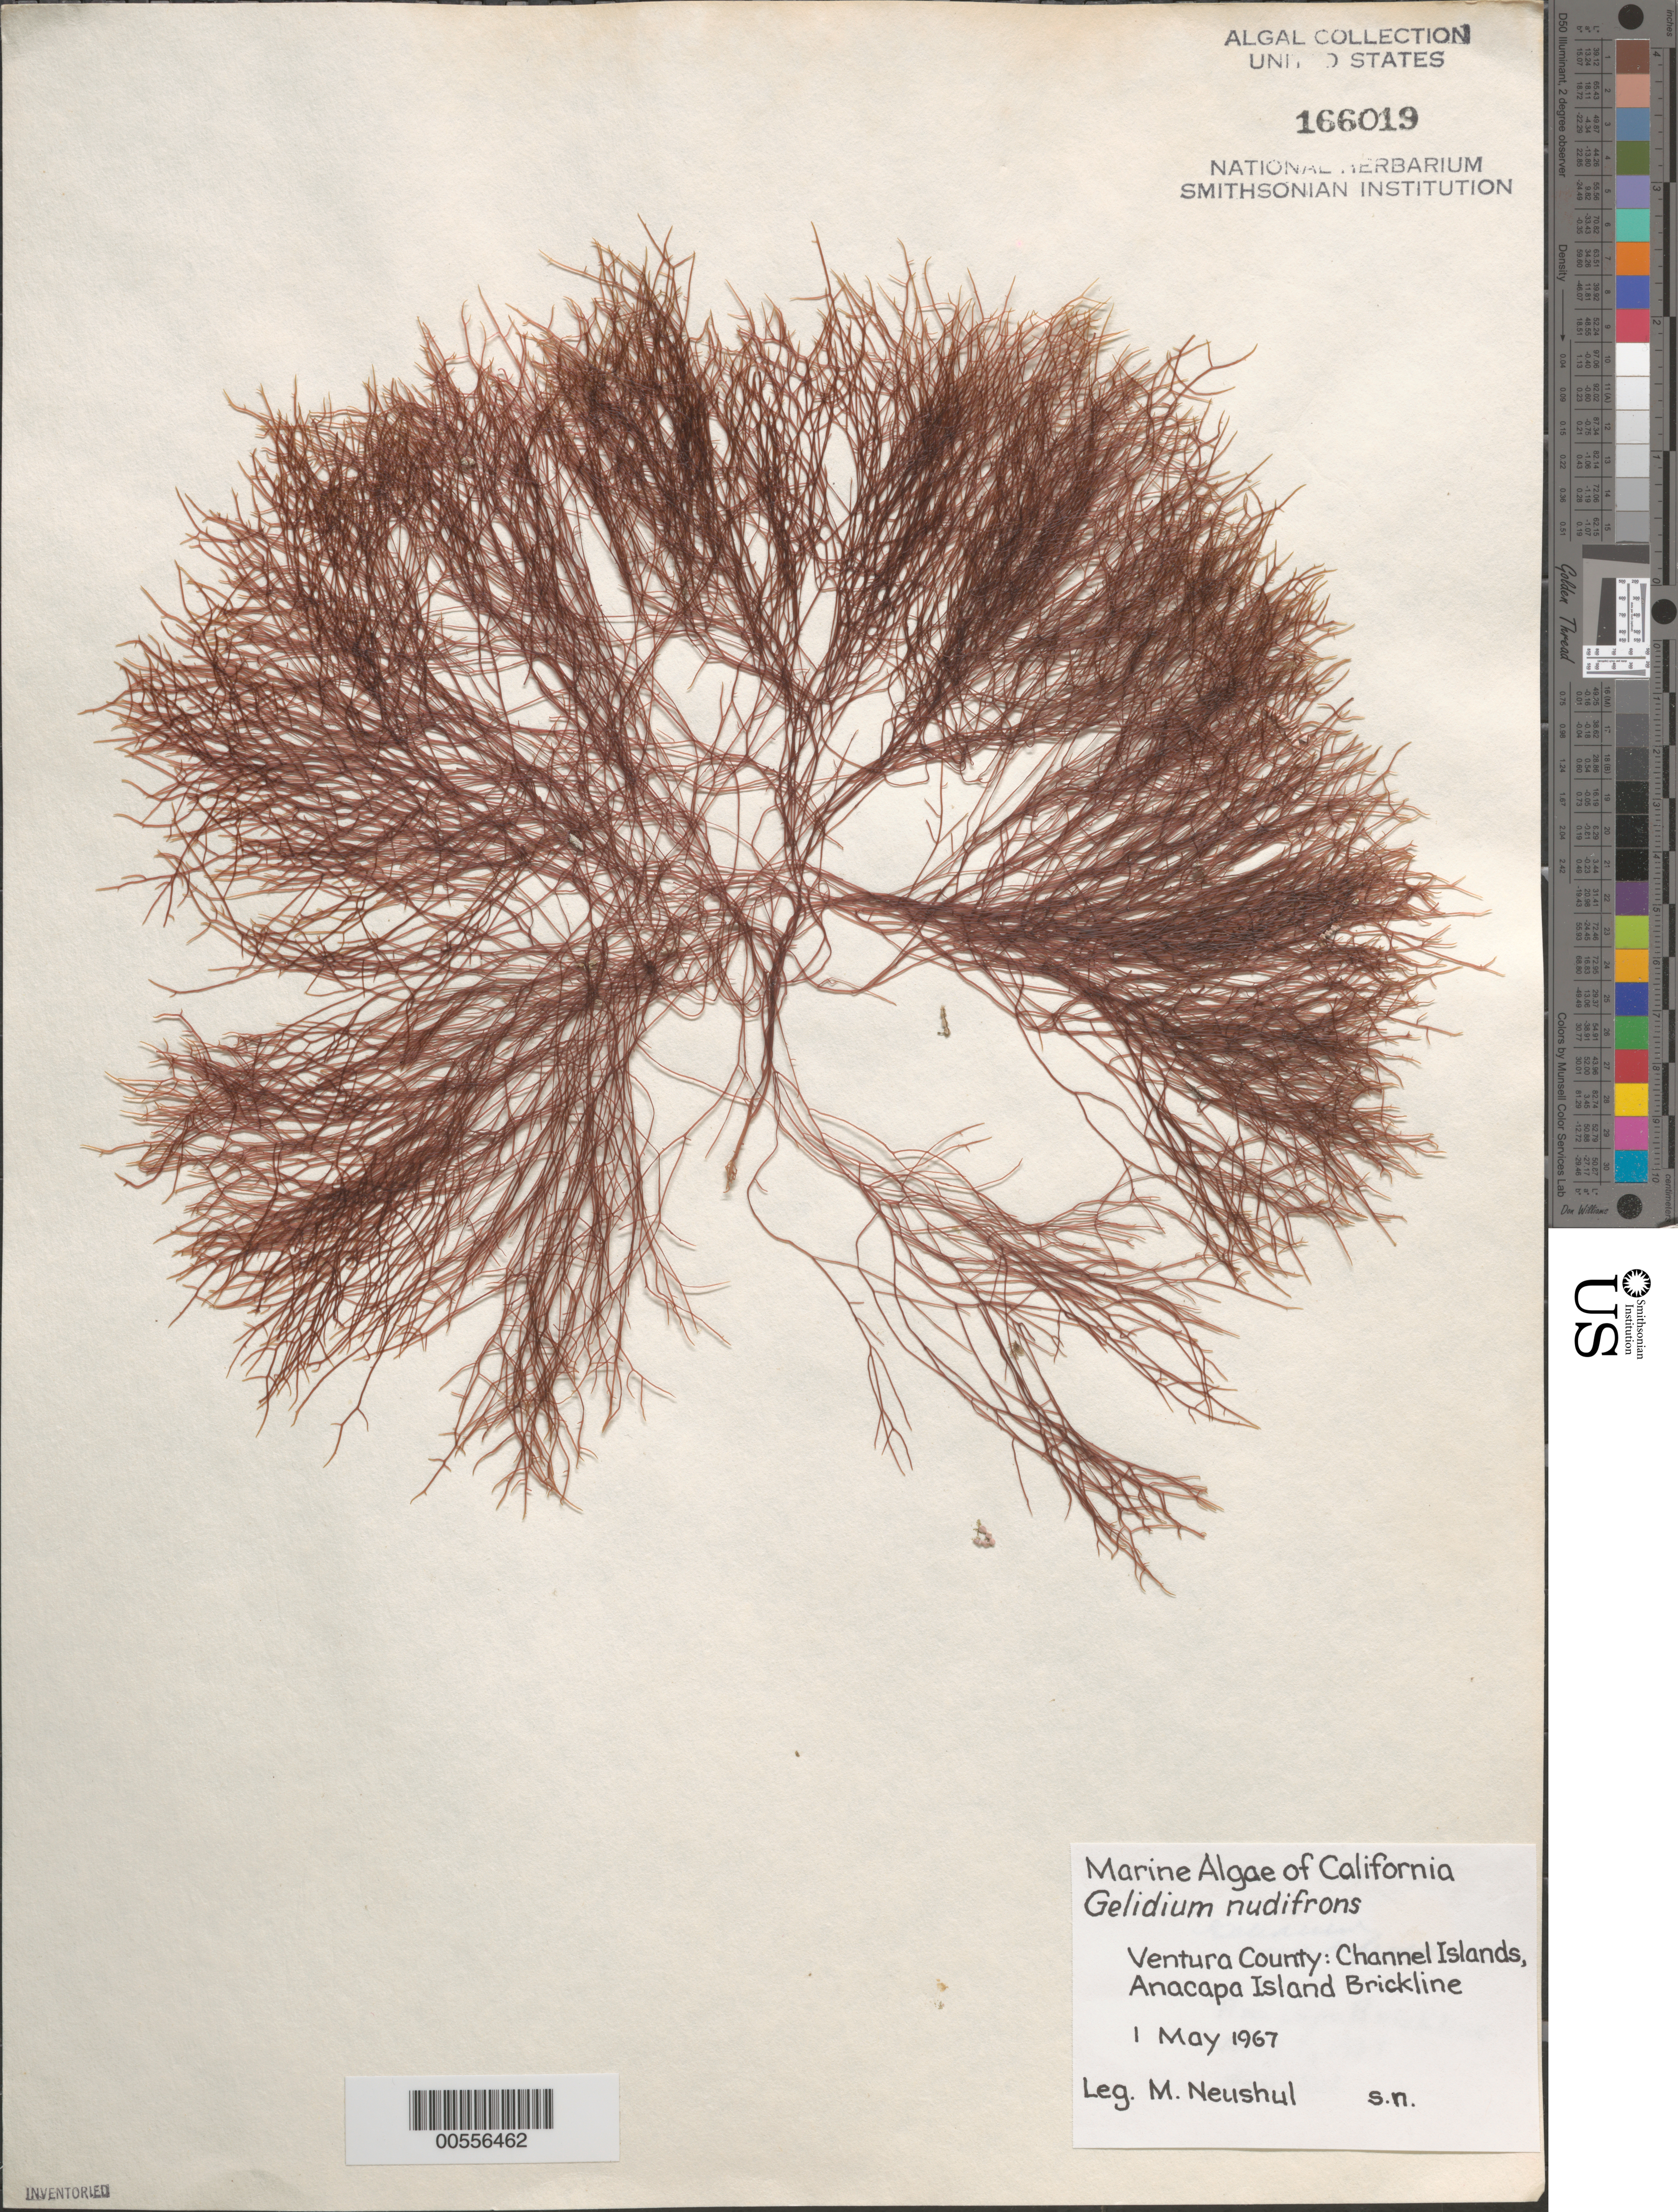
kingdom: Plantae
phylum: Rhodophyta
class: Florideophyceae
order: Gelidiales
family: Gelidiaceae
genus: Gelidium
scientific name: Gelidium nudifrons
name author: N.L. Gardner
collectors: M. Neushul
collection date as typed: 01 May 1967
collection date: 1967-05-01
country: United States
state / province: California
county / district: Ventura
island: Anacapa Island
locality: Brickline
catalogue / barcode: US 166019